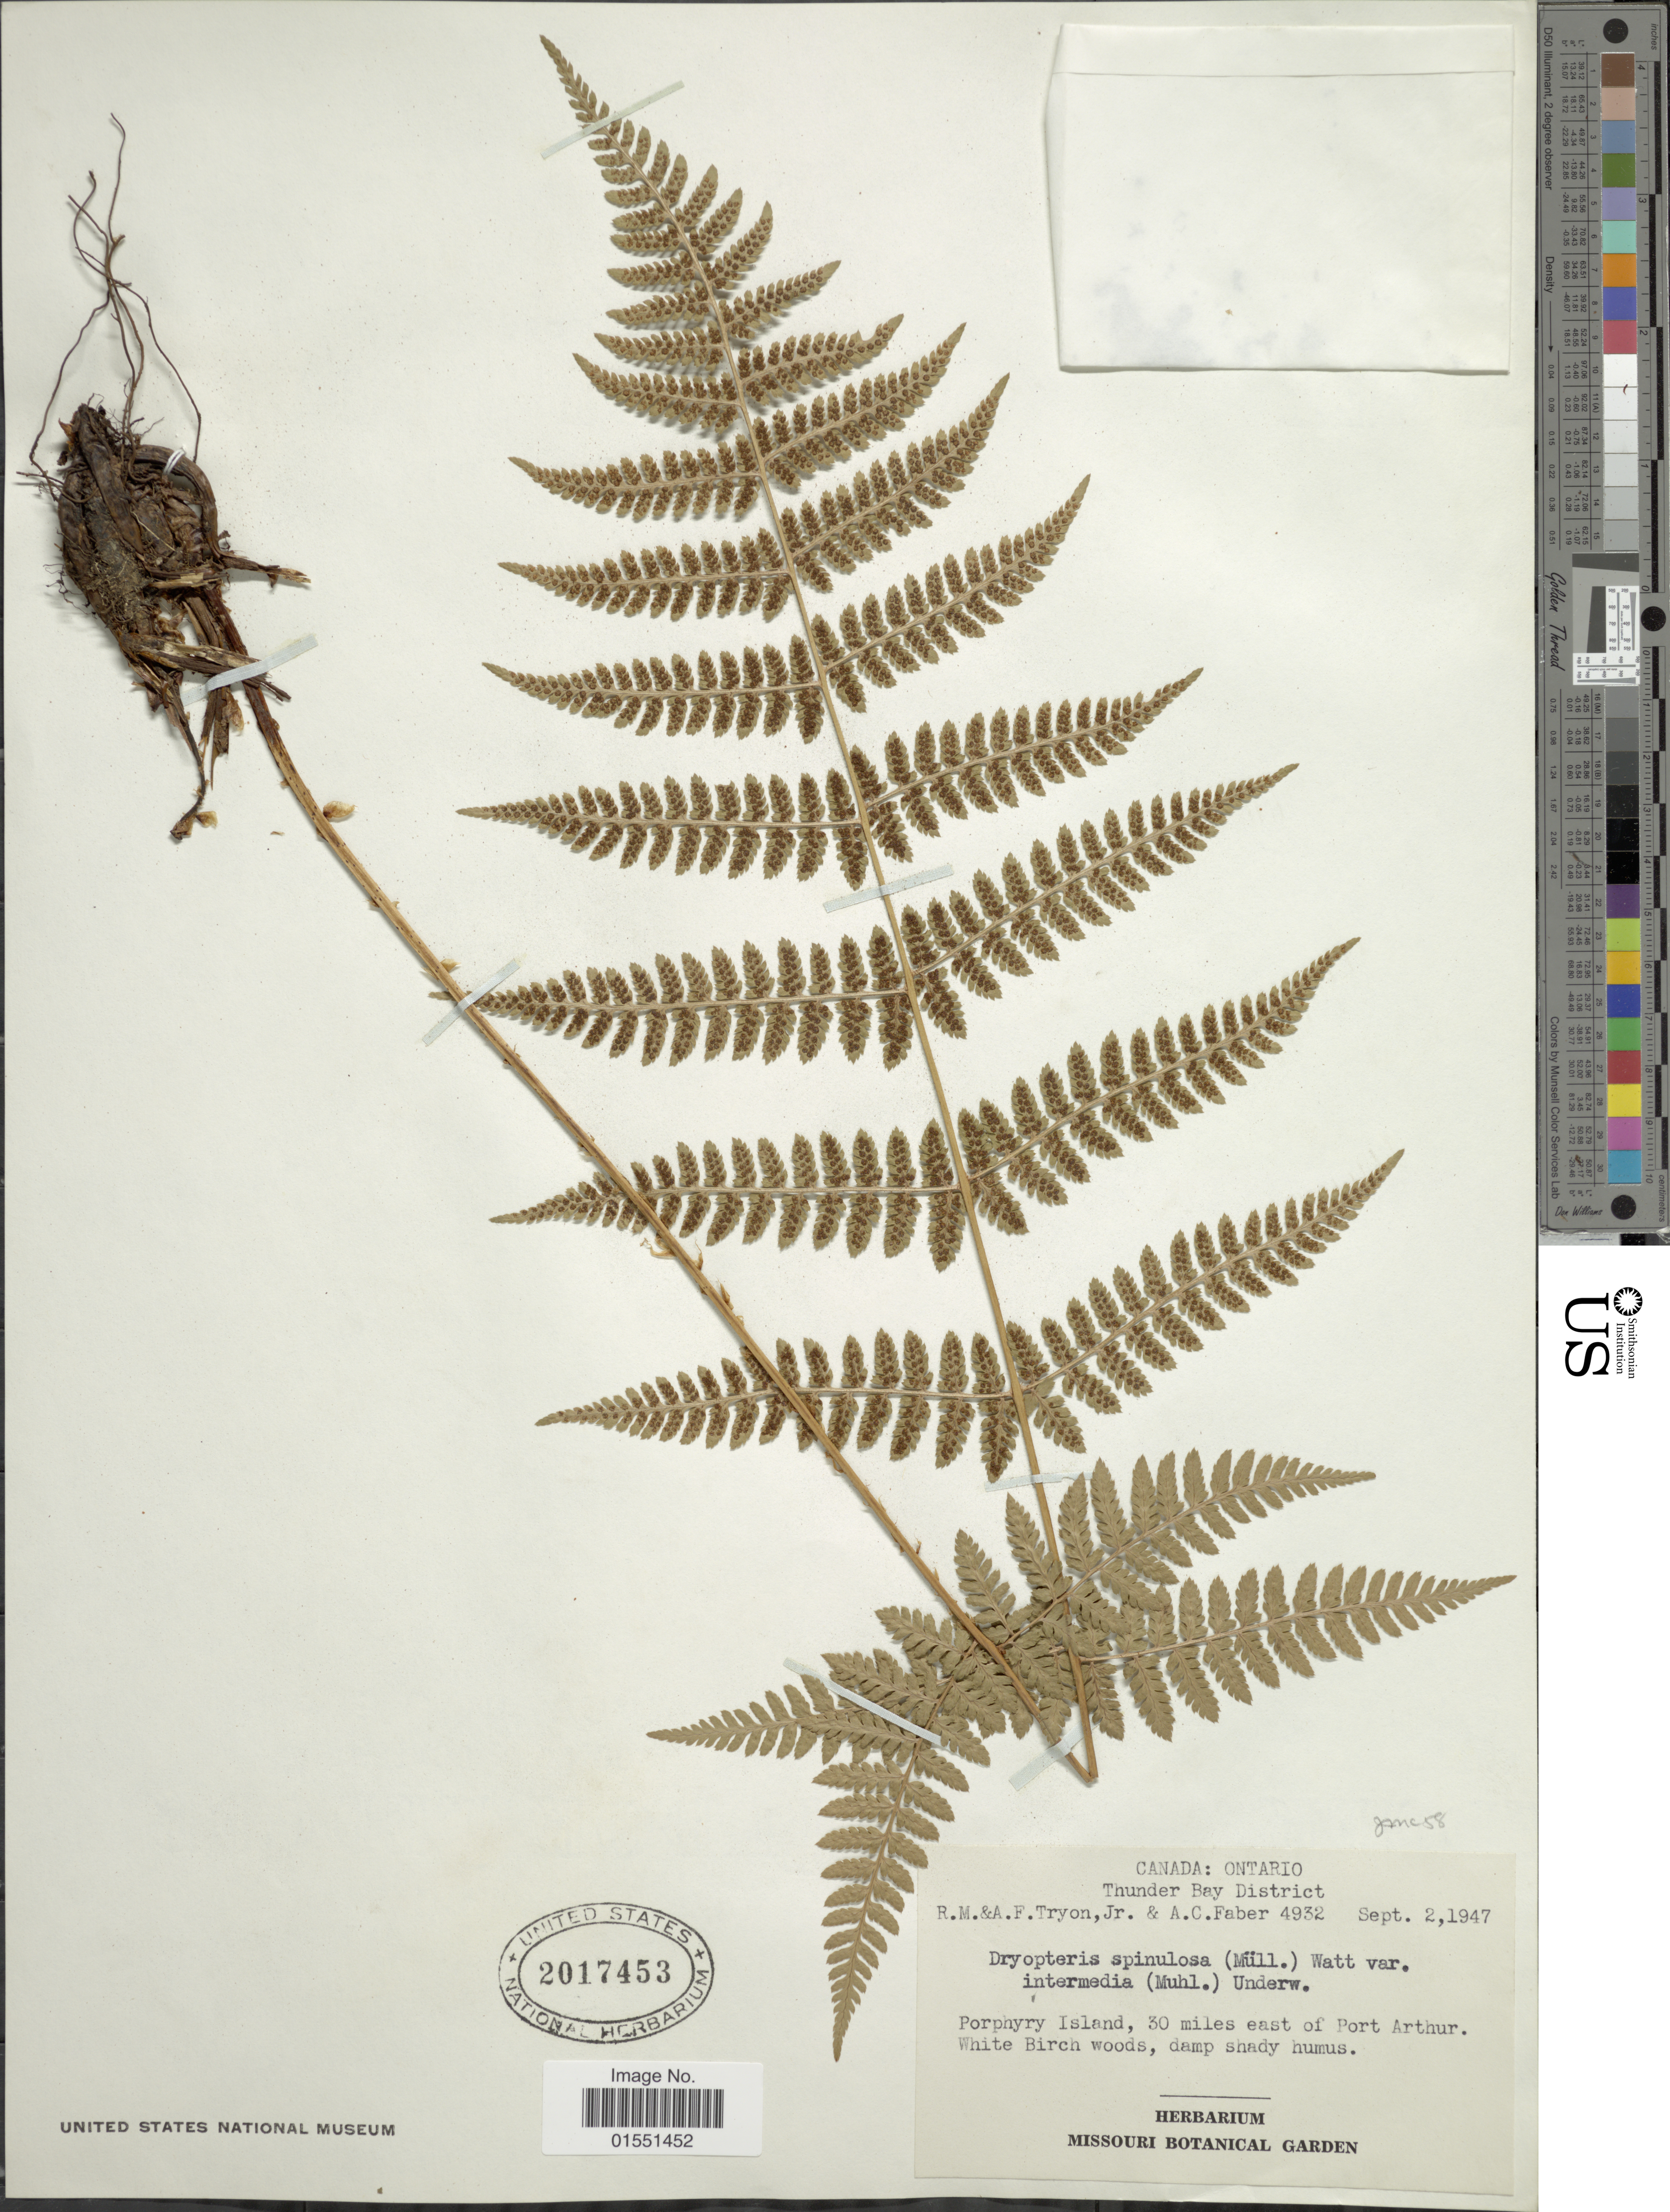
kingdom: Plantae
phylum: Tracheophyta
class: Polypodiopsida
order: Polypodiales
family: Dryopteridaceae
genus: Dryopteris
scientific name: Dryopteris intermedia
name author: (Muhl.) A. Gray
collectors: R. M. Tryon, A. F. Tryon & A. Faber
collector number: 4932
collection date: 1947-09-02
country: Canada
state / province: Ontario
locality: Thunder Bay District. Porphyry island, 30 miles east of Port Arthur.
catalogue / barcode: US 2017453